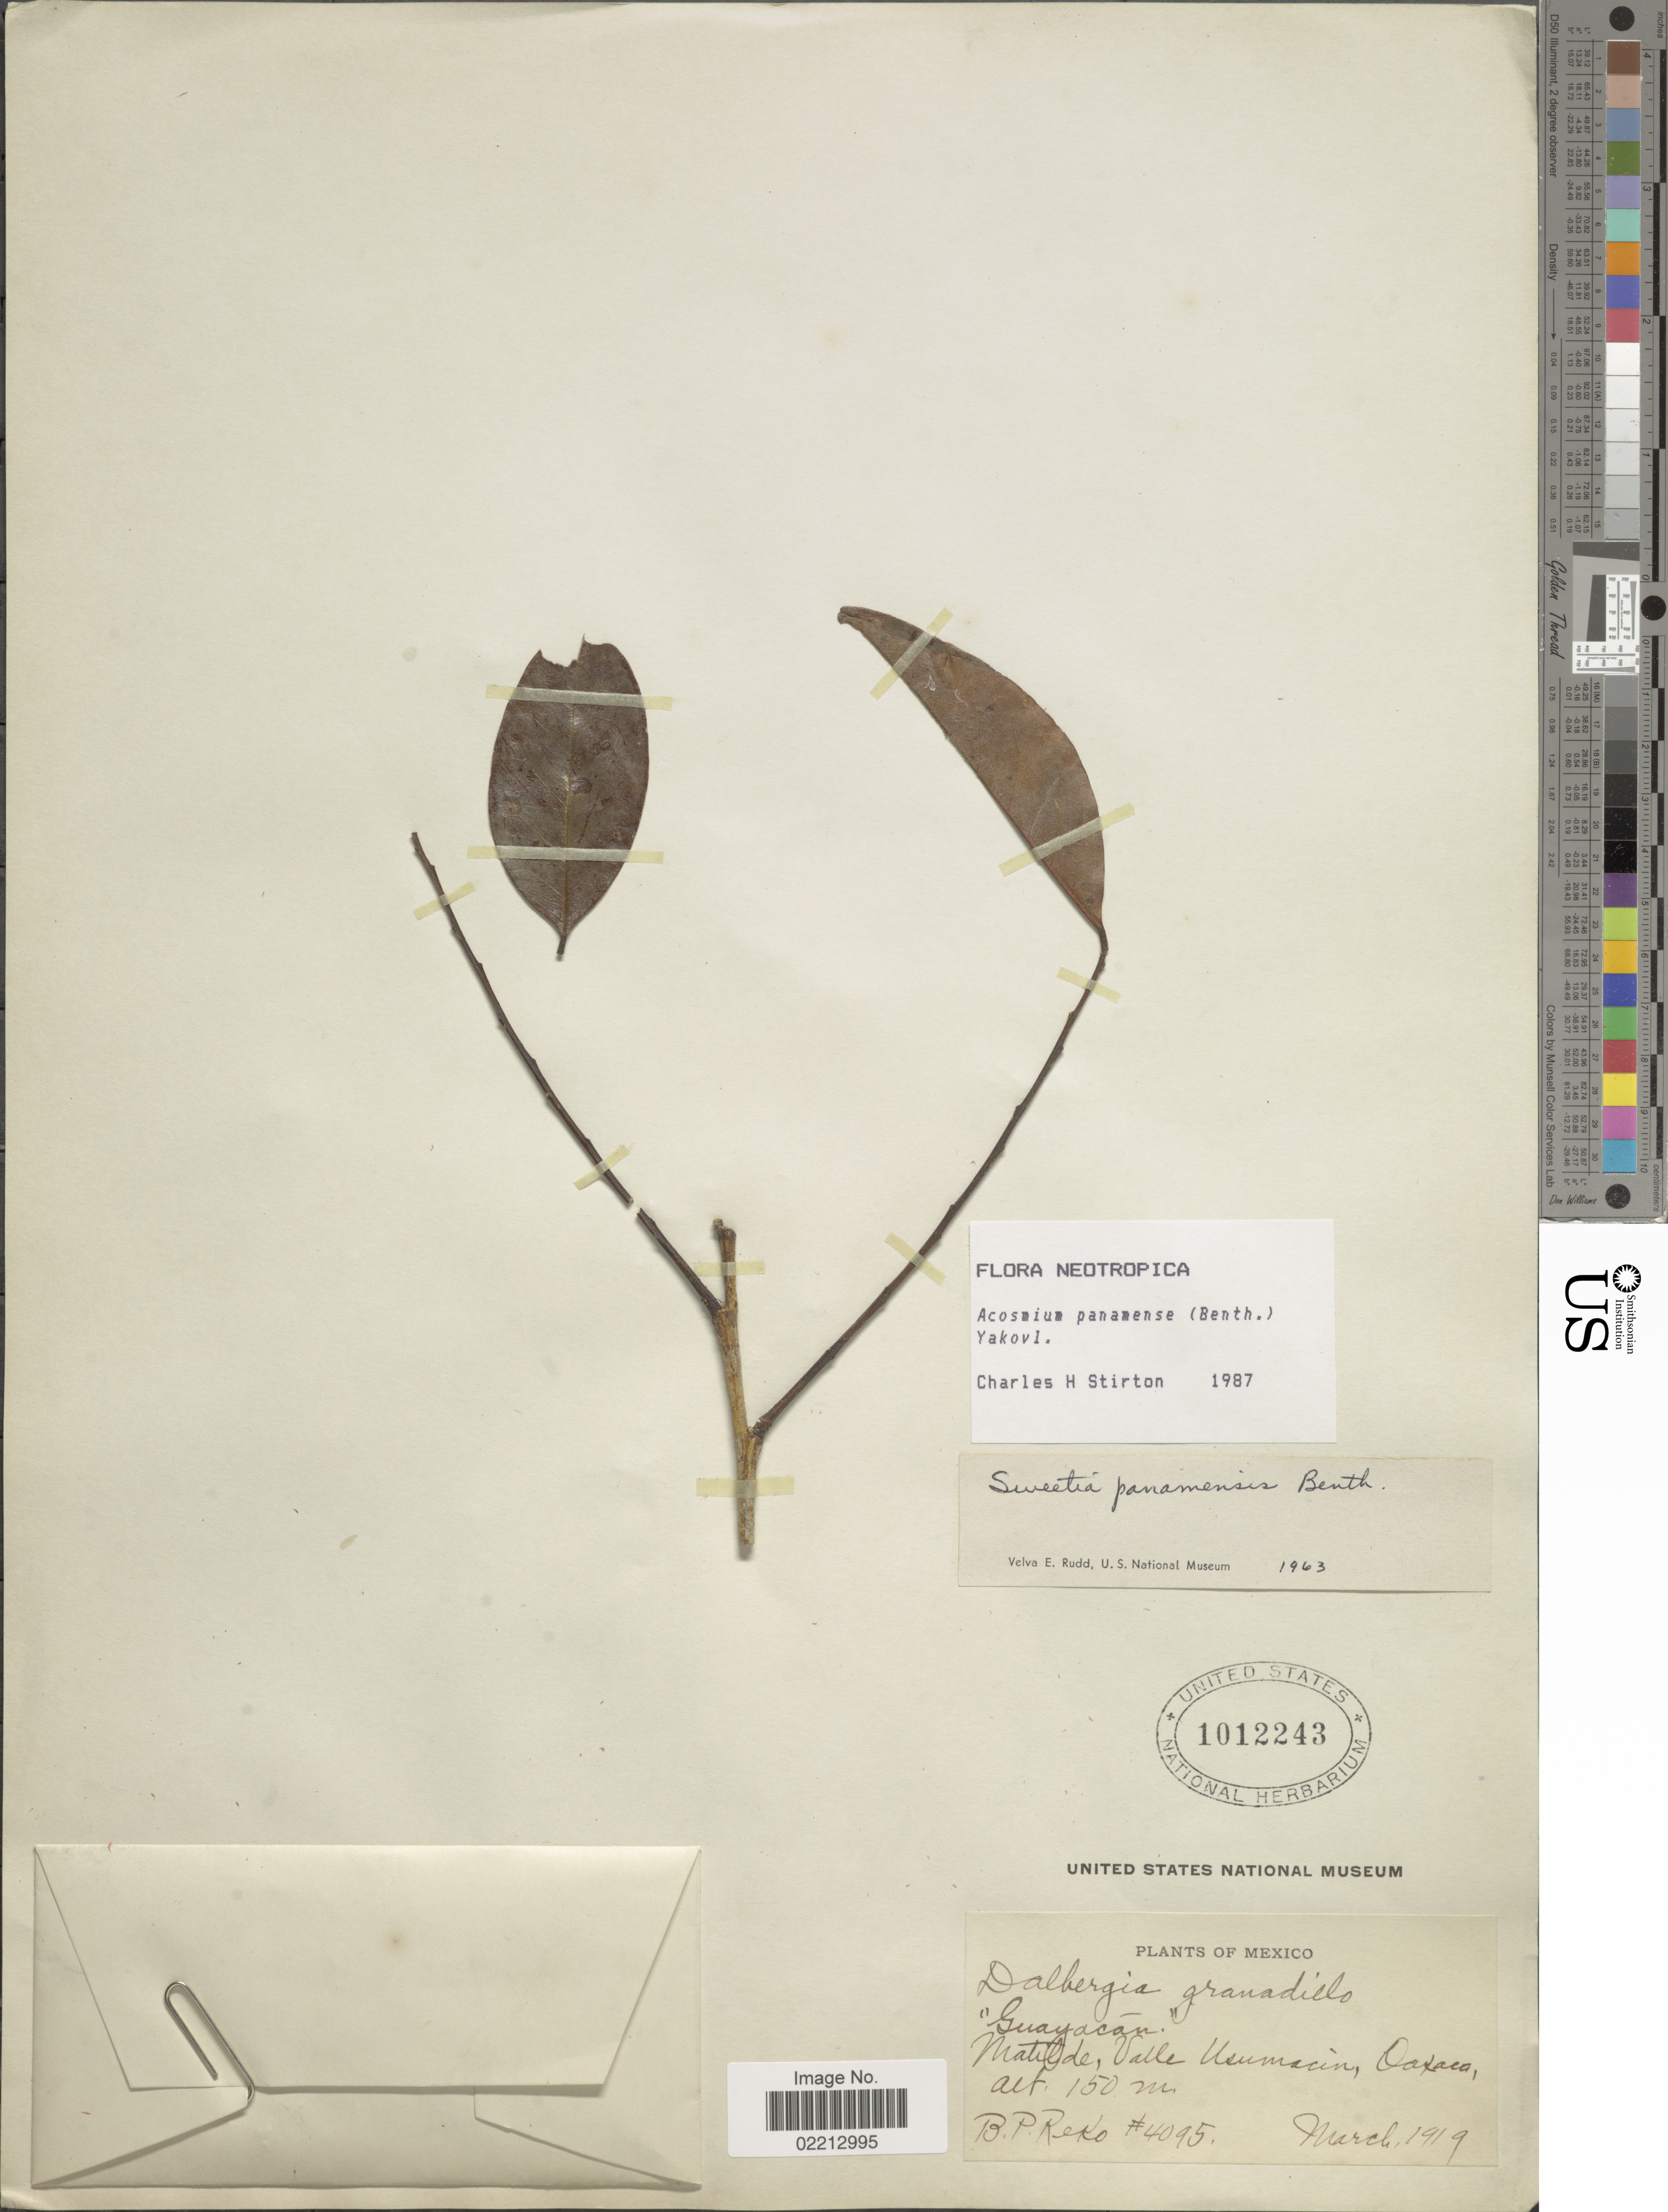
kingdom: Plantae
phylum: Tracheophyta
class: Magnoliopsida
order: Fabales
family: Fabaceae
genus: Acosmium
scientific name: Acosmium panamense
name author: (Benth.) Yakovlev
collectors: B. P. Reko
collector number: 4095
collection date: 1919-03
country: Mexico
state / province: Oaxaca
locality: Matilde, Valle Usumacin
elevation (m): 150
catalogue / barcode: US 1012243